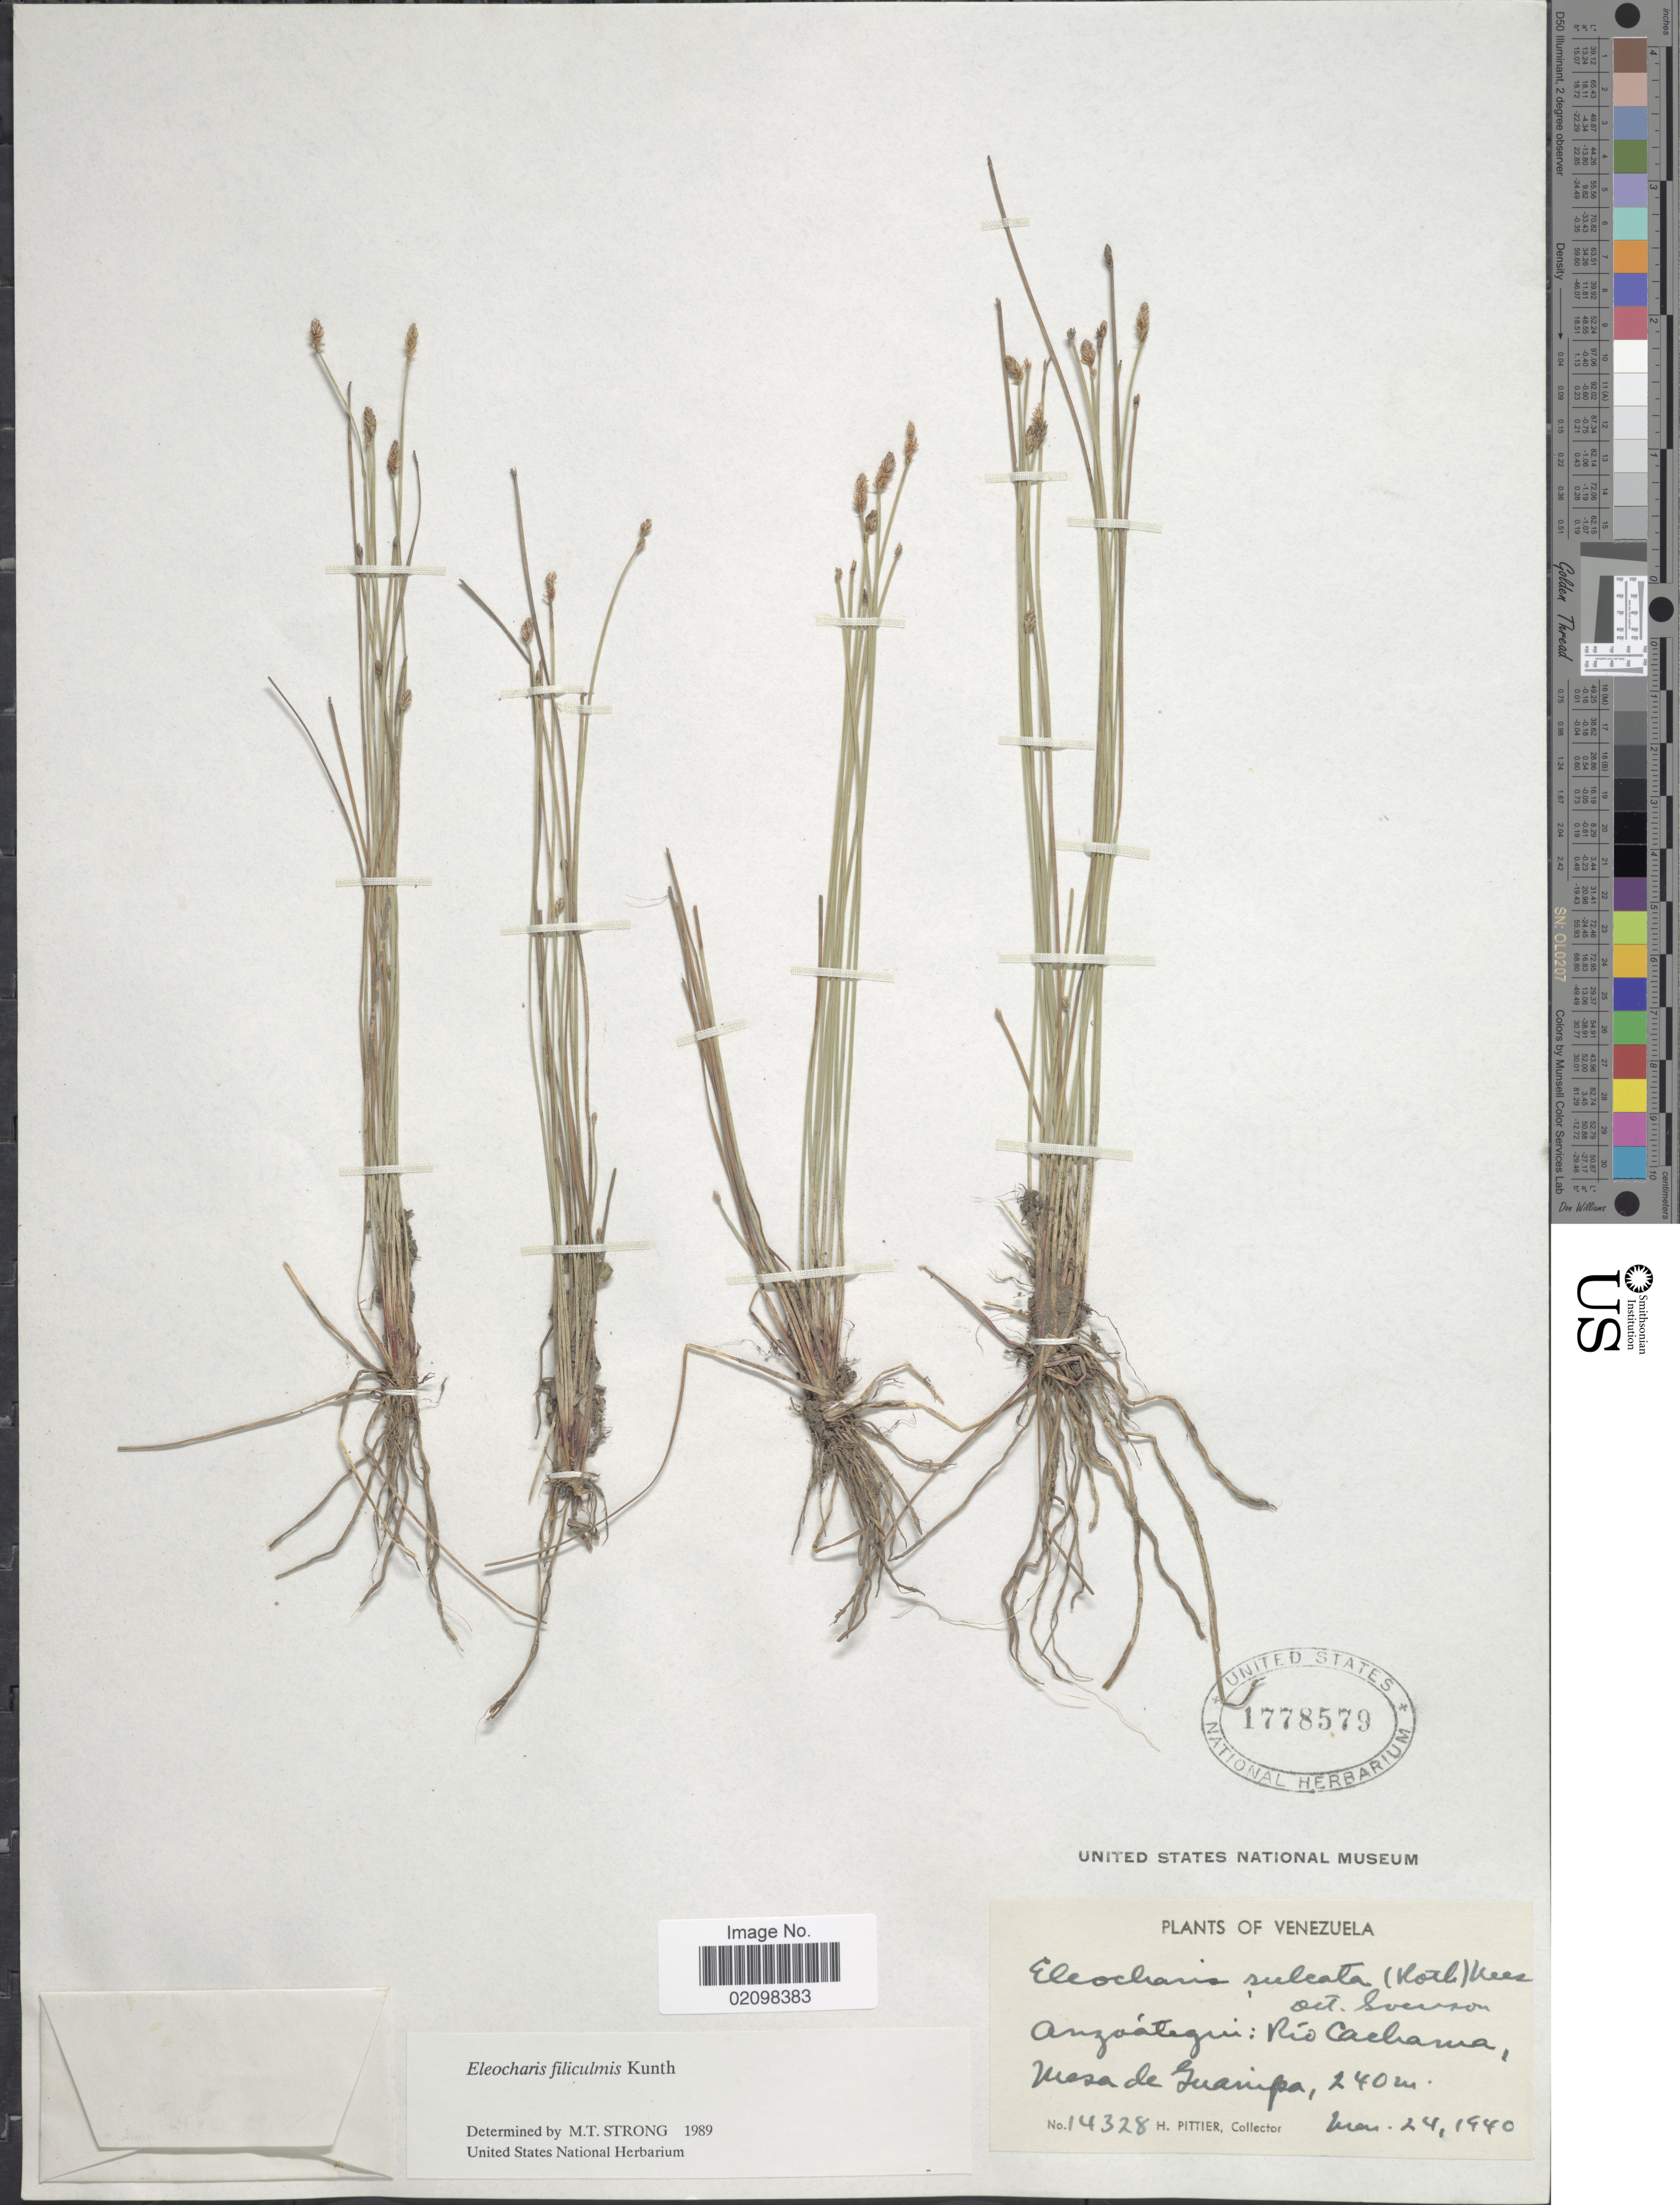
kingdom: Plantae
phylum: Tracheophyta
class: Liliopsida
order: Poales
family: Cyperaceae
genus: Eleocharis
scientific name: Eleocharis filiculmis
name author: Kunth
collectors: H. F. Pittier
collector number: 14328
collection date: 1940-03-24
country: Venezuela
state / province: Anzoategui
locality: Río Cachama, Mesa de Guanipa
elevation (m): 240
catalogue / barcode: US 1778570